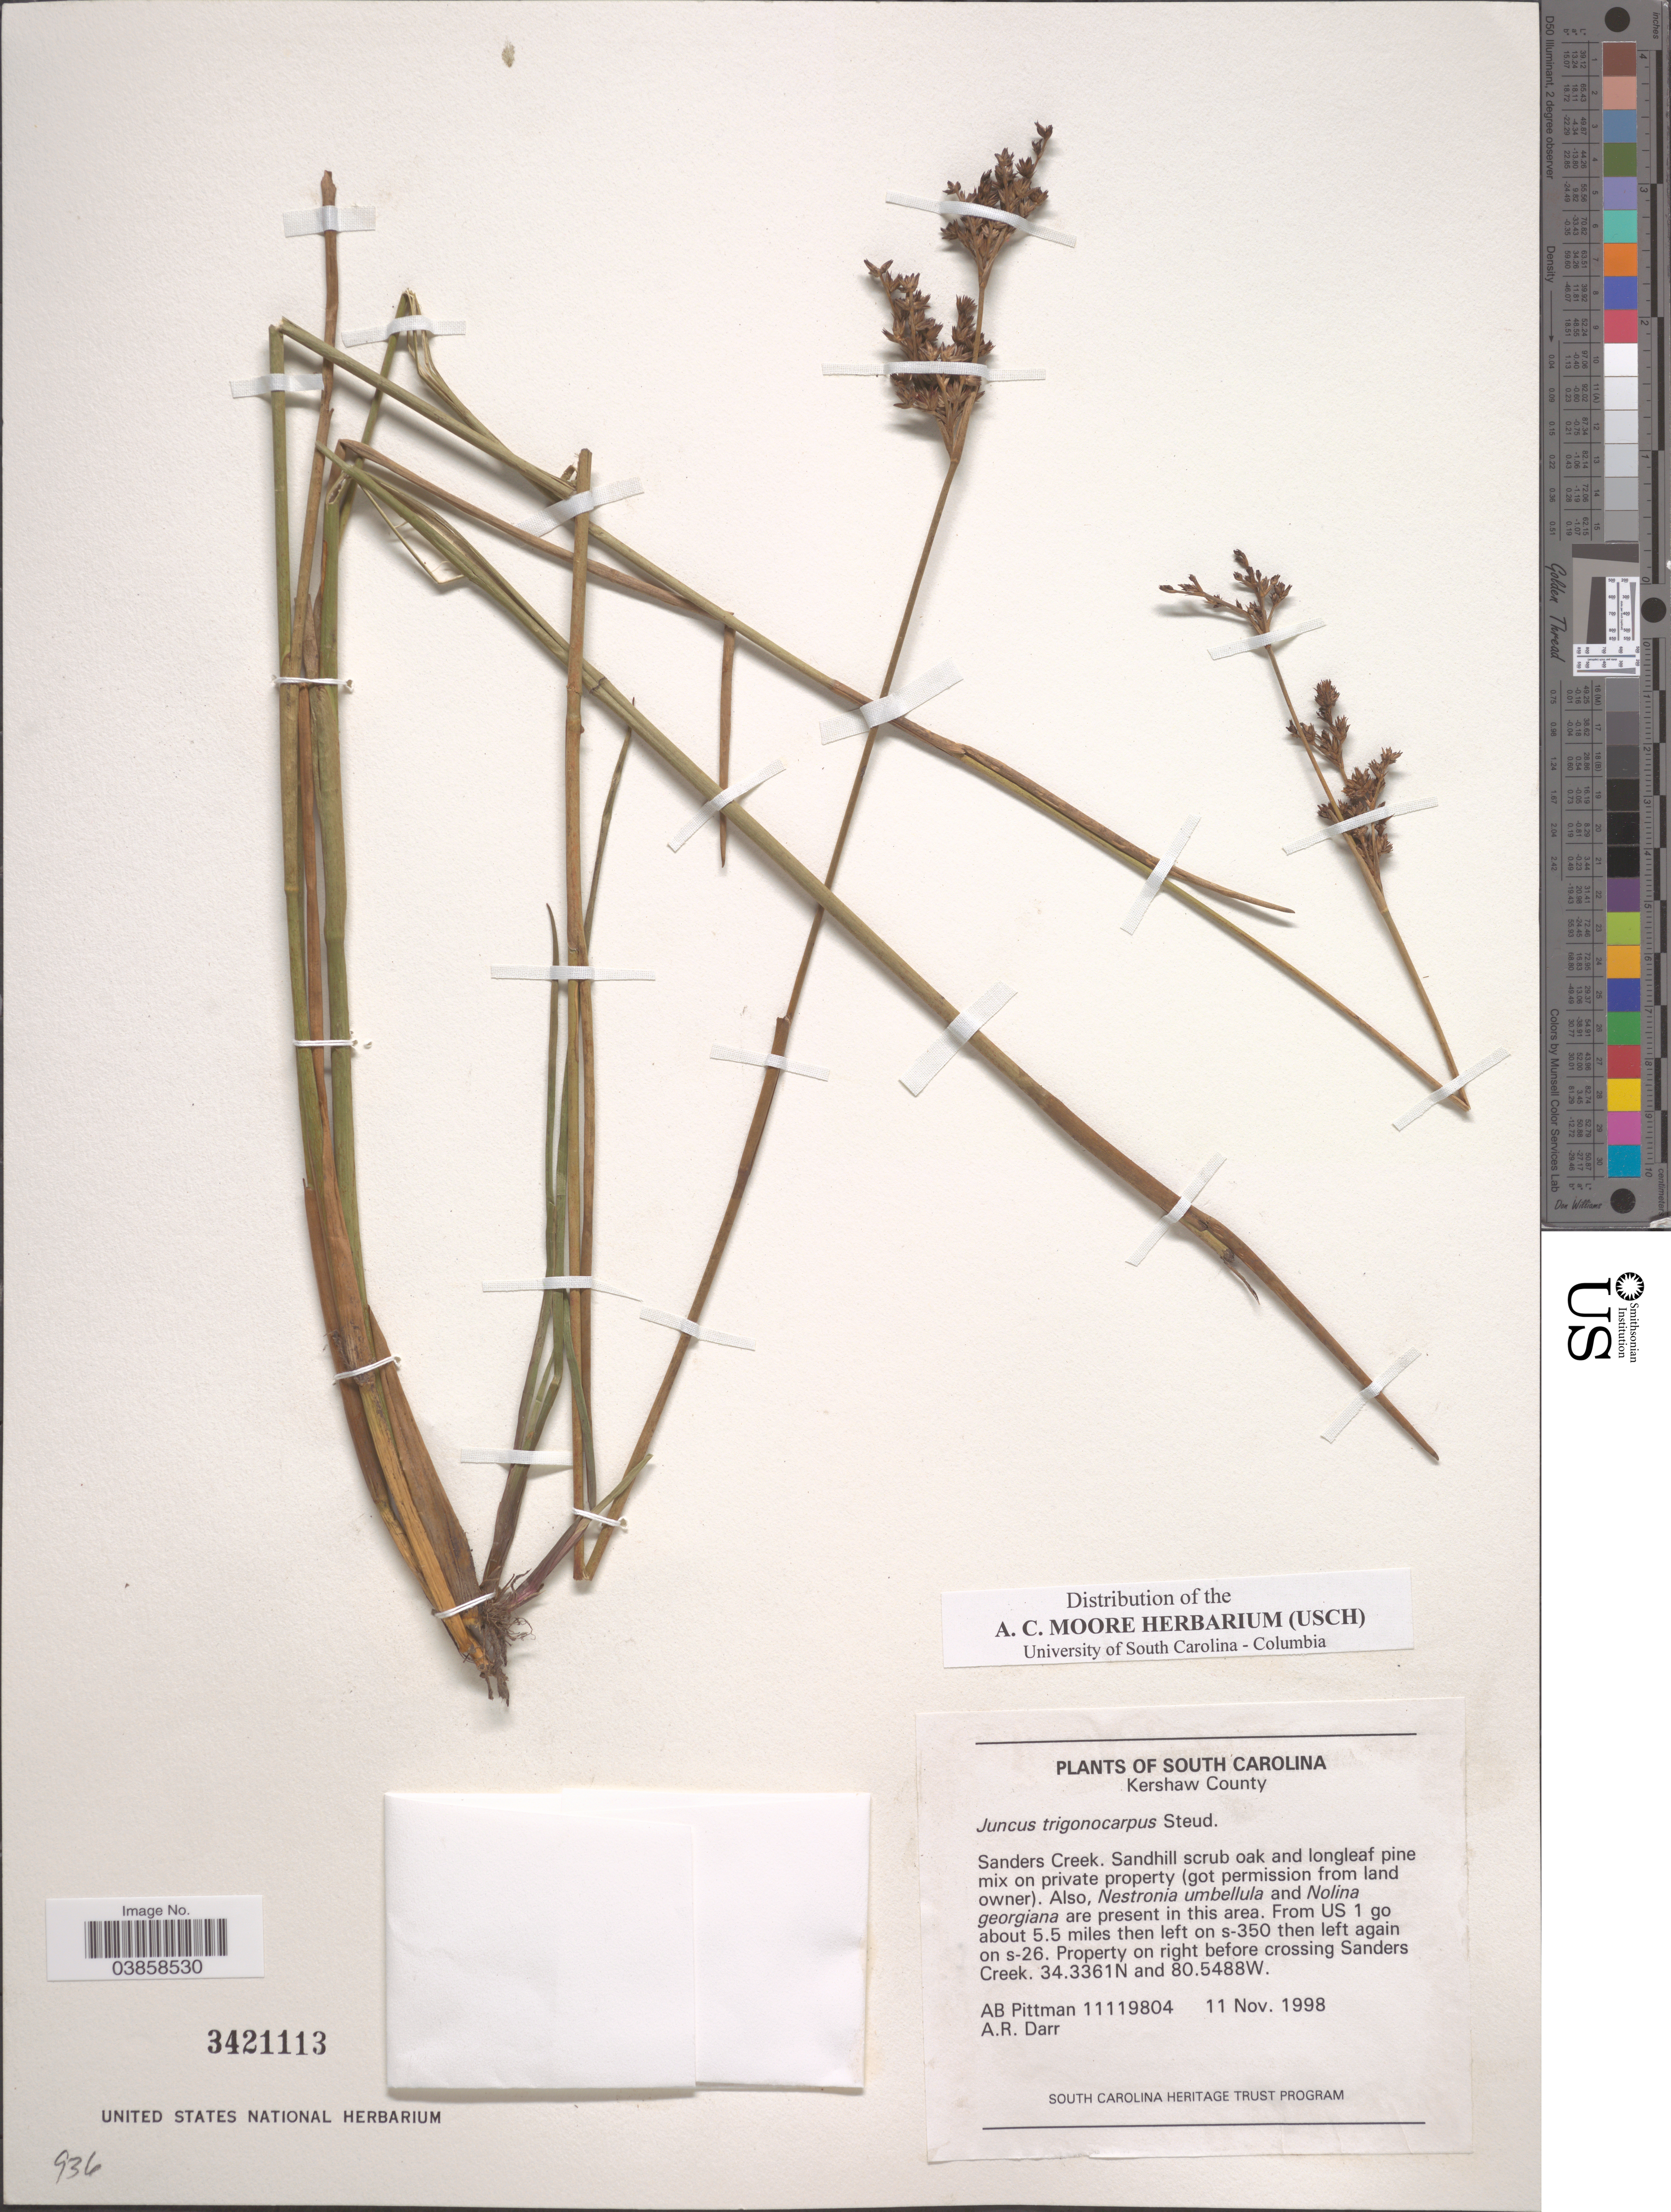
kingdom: Plantae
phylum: Tracheophyta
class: Liliopsida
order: Poales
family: Juncaceae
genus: Juncus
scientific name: Juncus trigonocarpus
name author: Steud.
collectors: A. B. Pittman & A. Darr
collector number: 11119804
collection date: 1998-11-11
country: United States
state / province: South Carolina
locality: Kershaw County. Sanders Creek. From US 1 go about 5.5 miles then left on s-350 then left again on s-26. Property on right before crossing Sanders Creek.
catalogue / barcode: US 3421113